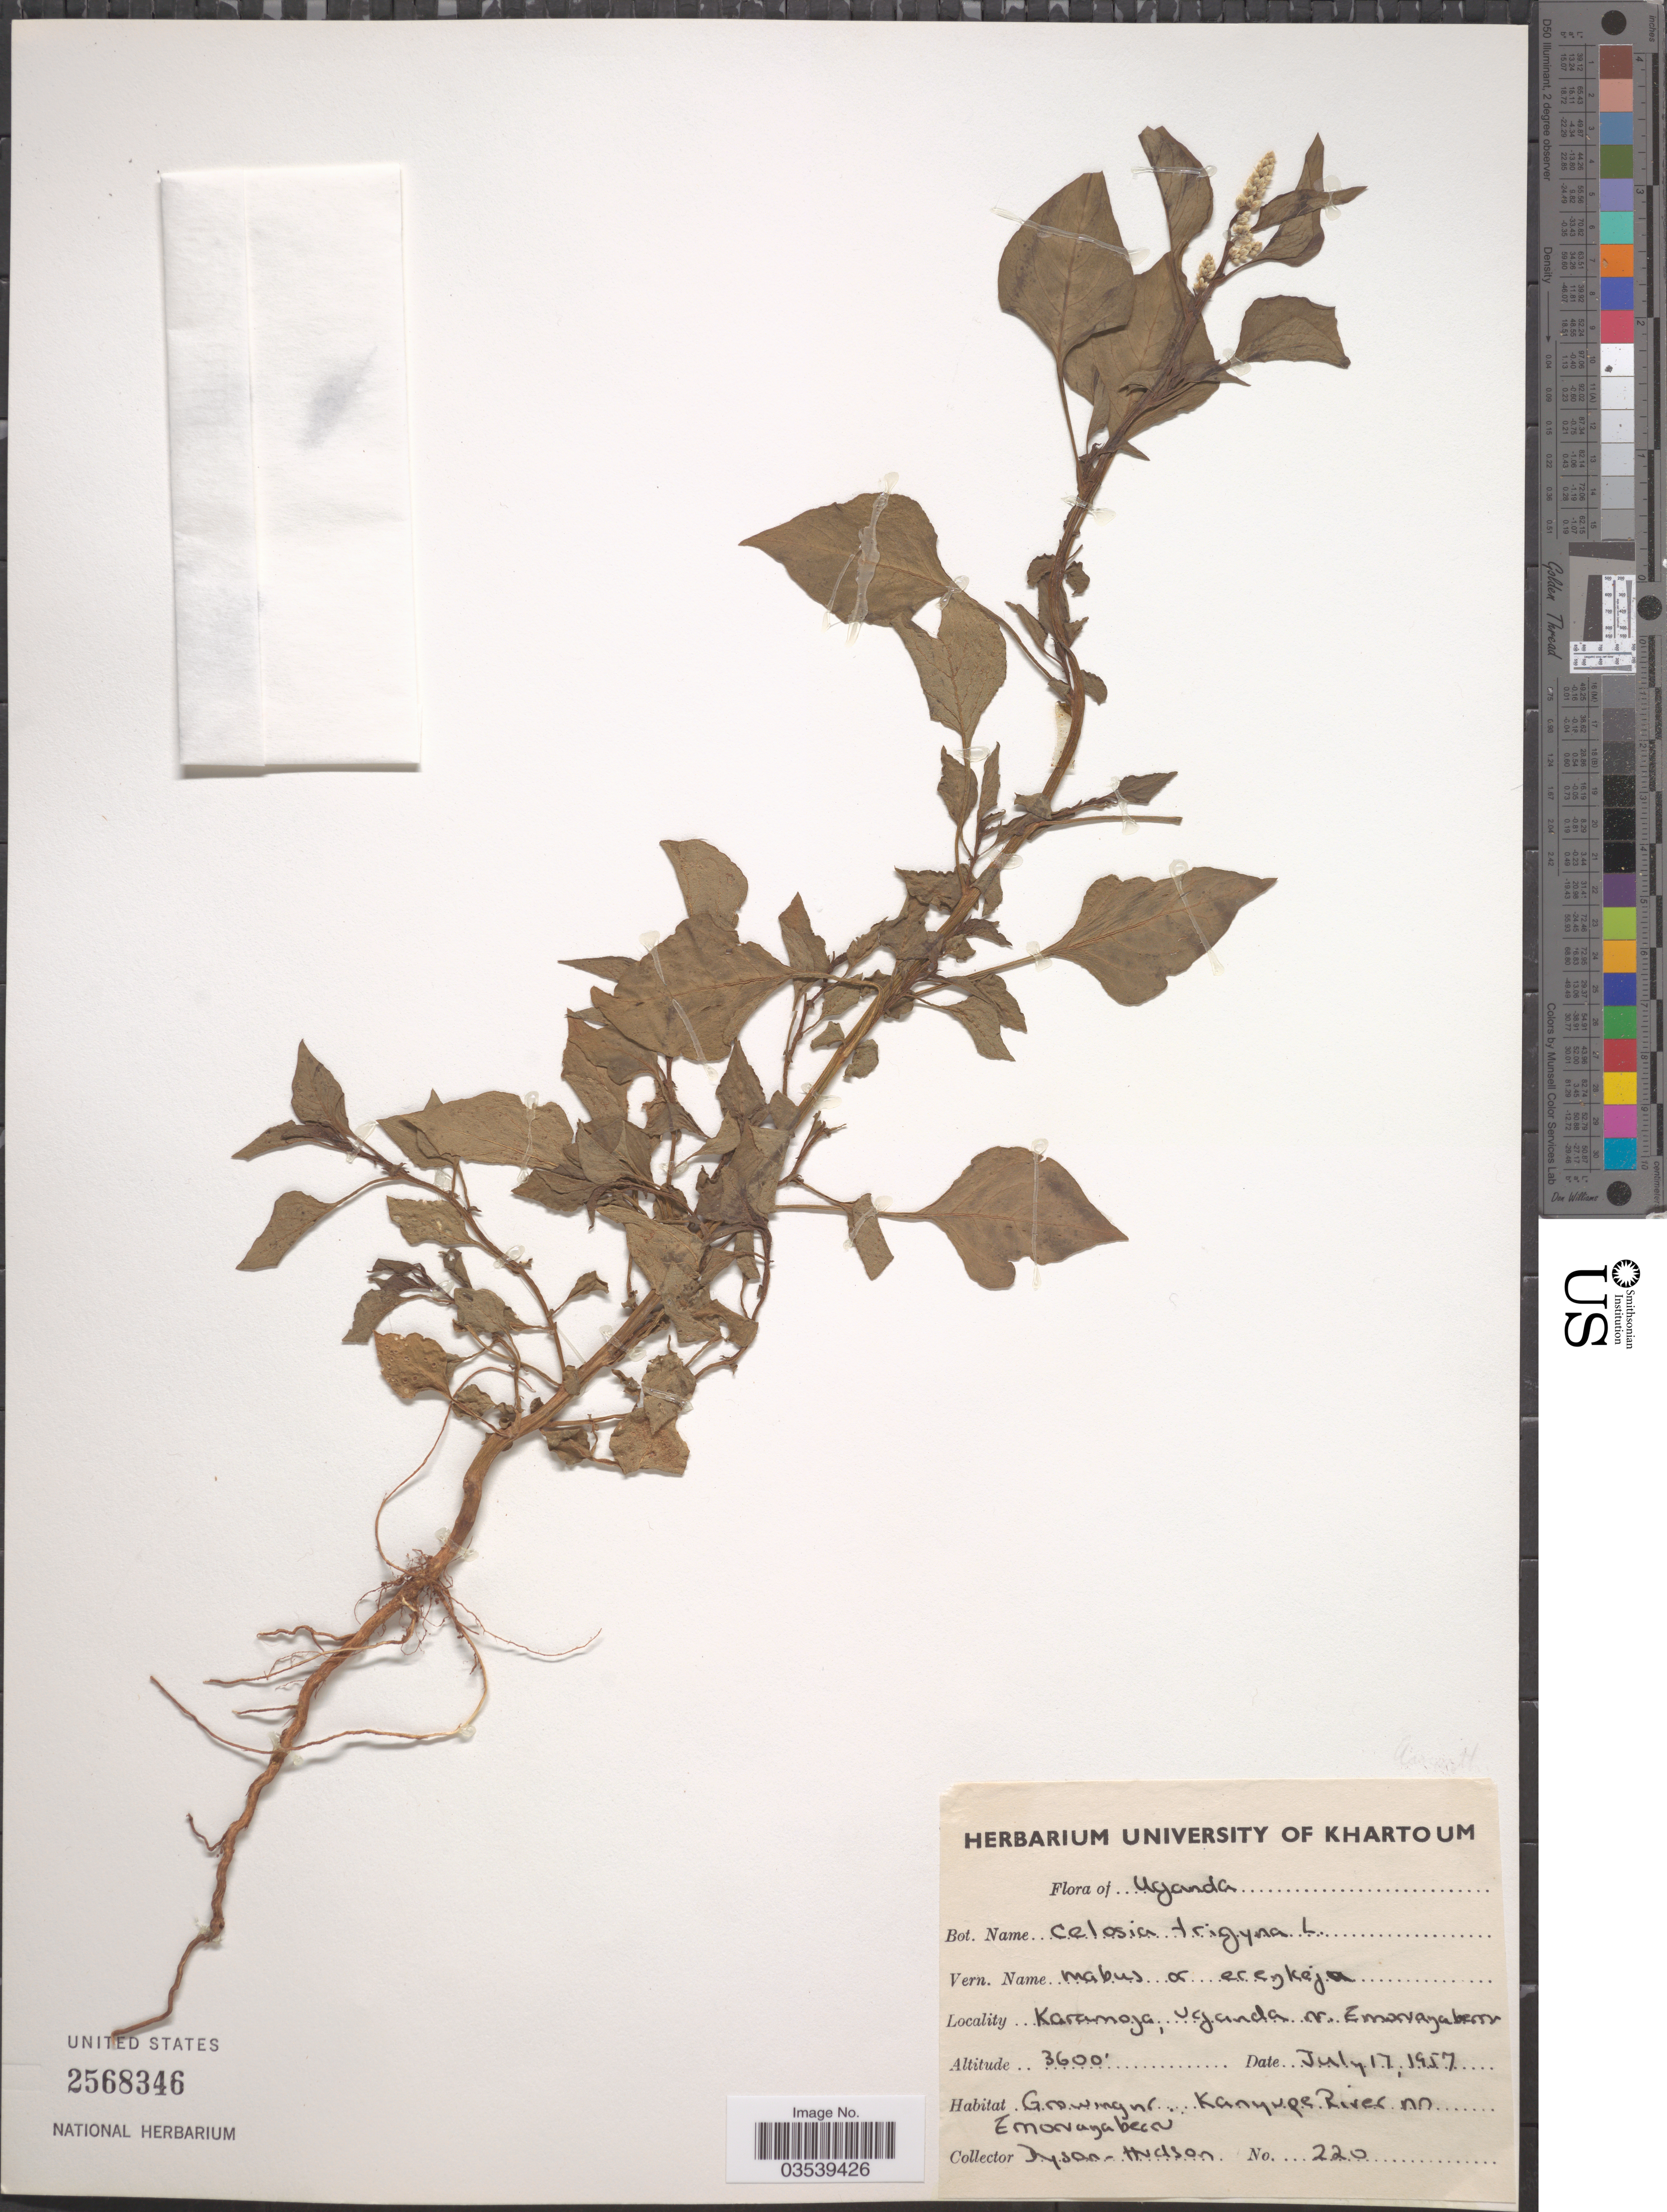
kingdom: Plantae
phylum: Tracheophyta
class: Magnoliopsida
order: Caryophyllales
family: Amaranthaceae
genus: Celosia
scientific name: Celosia trigyna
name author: L.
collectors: Dyson-Hudson, --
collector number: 220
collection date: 1957-07-17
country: Uganda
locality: Karamoja, Uganda nr. Emoruangaberru. Nr. Kanyupe River in Emoruangaberru. [interpreted]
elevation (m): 1097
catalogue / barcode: US 2568346